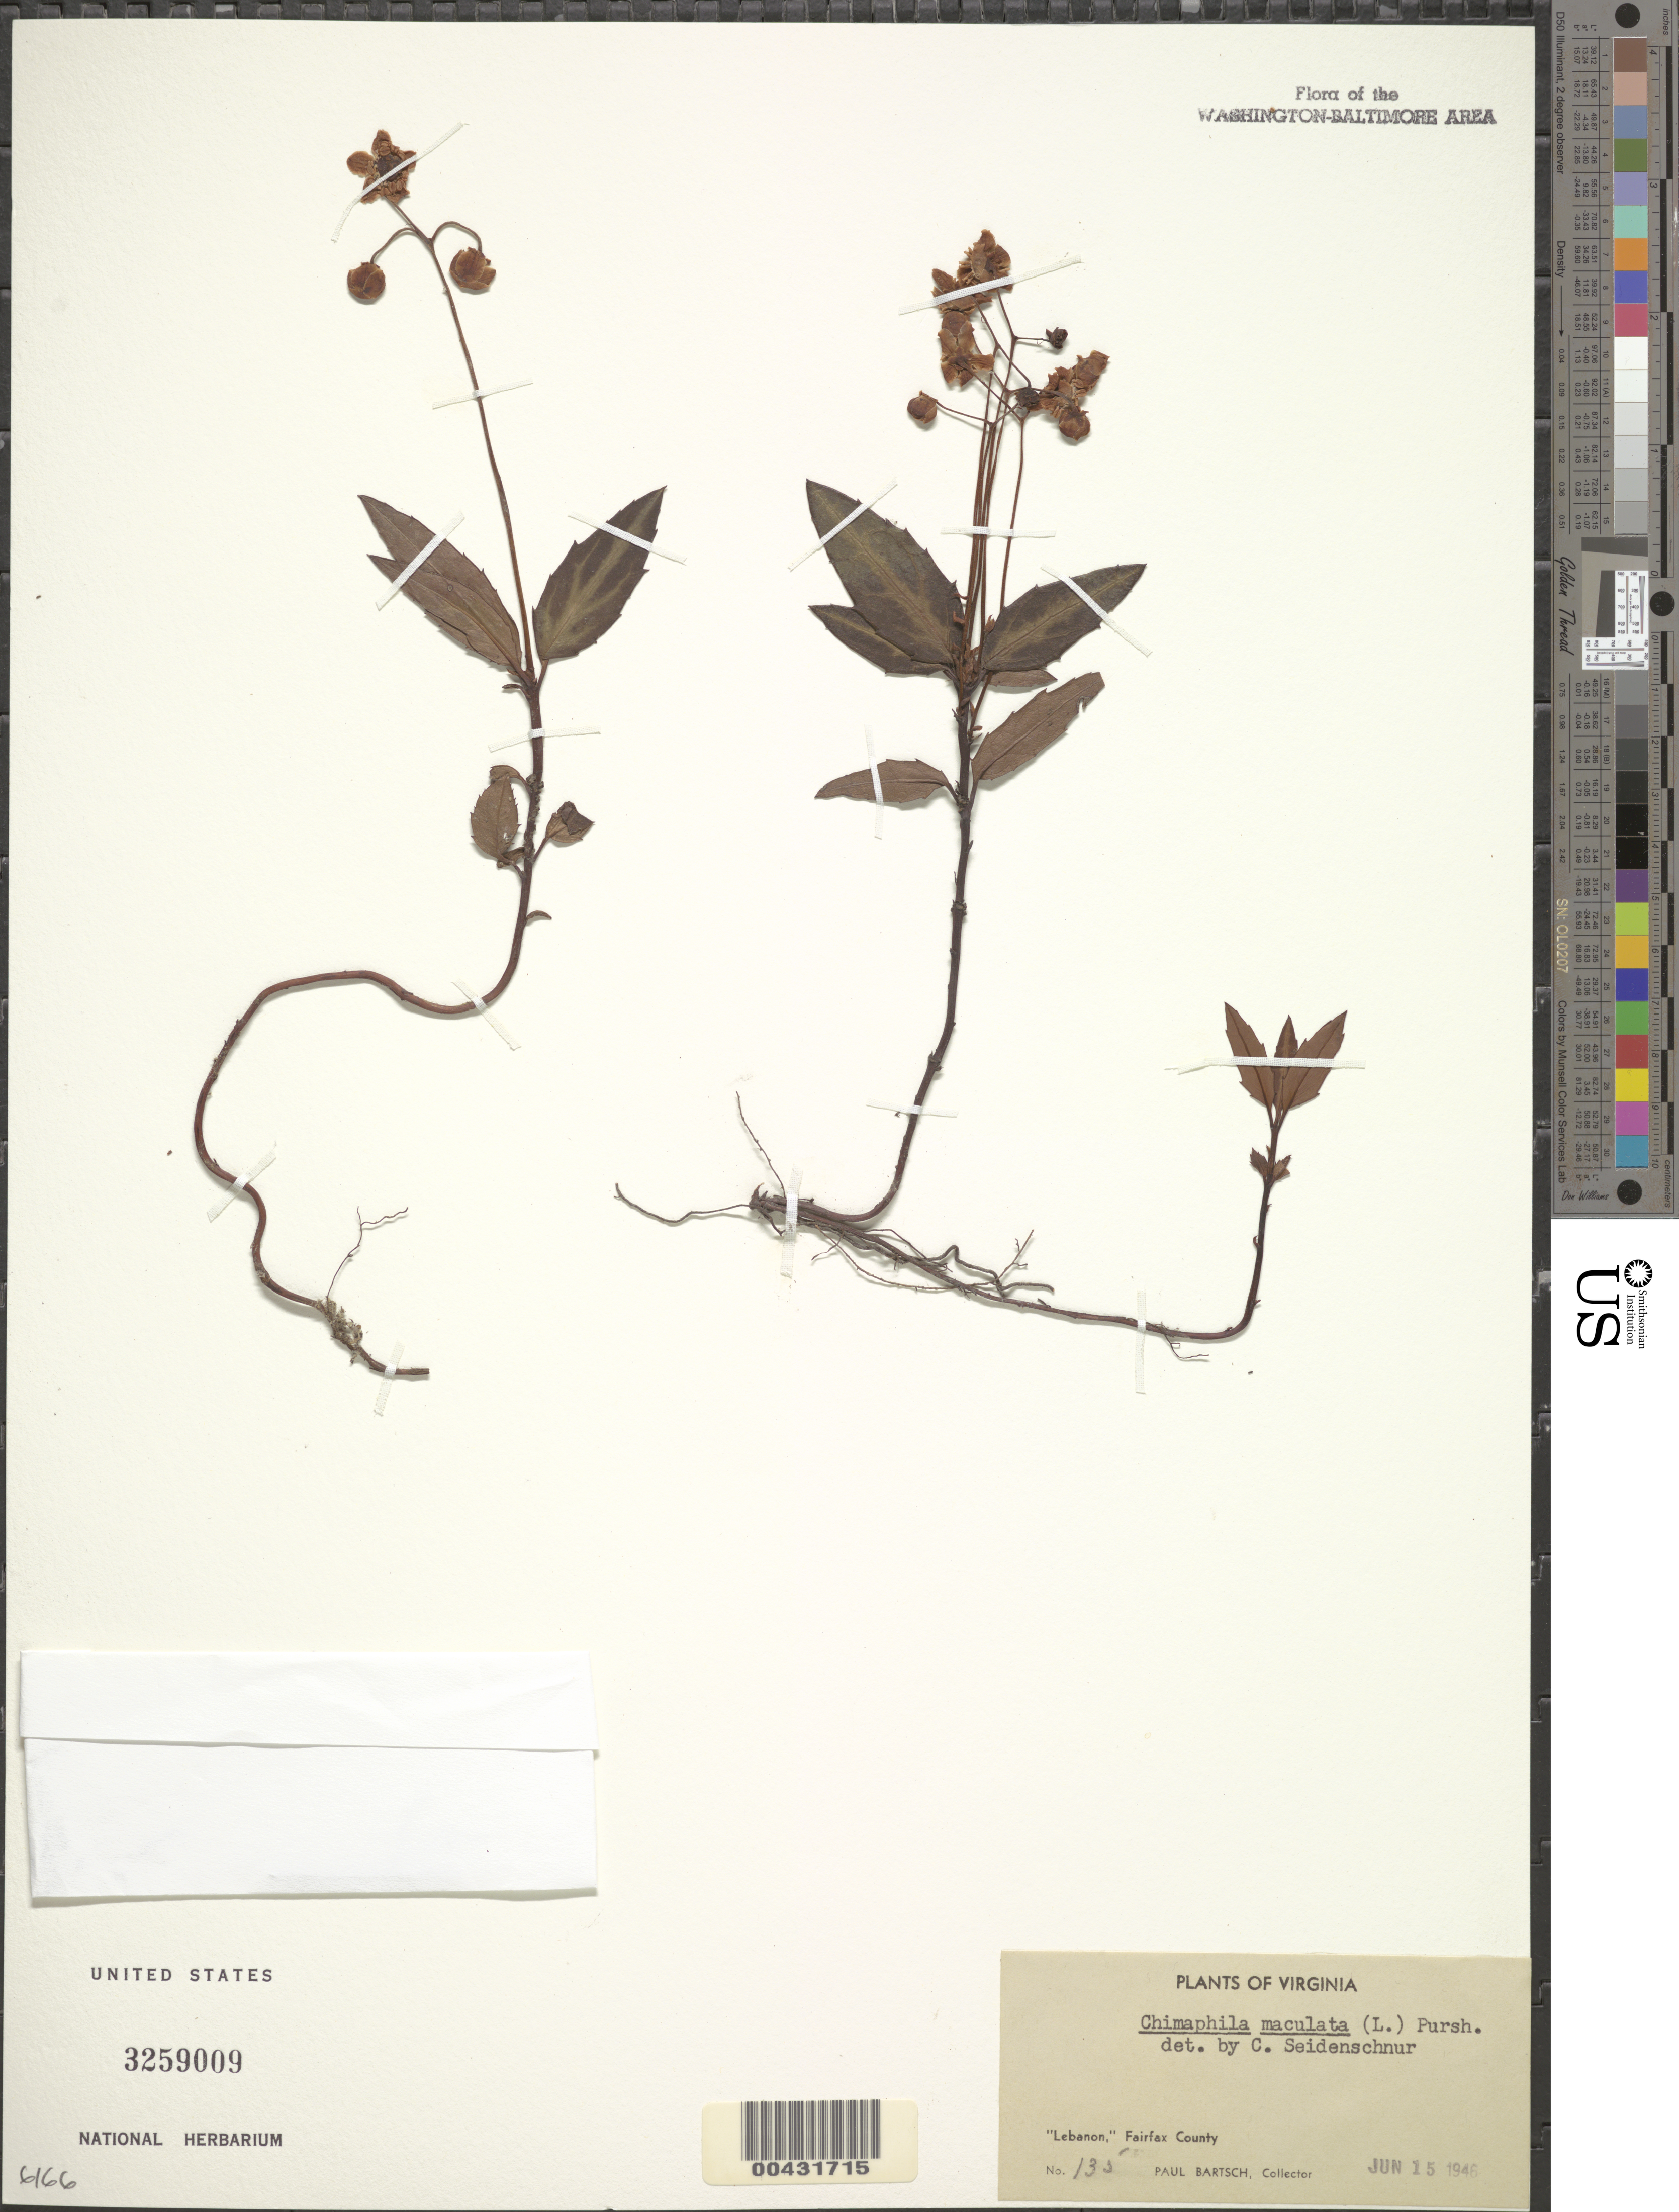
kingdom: Plantae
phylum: Tracheophyta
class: Magnoliopsida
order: Ericales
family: Ericaceae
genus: Chimaphila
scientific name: Chimaphila maculata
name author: (L.) Pursh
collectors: P. Bartsch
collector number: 135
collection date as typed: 15 Jun 1946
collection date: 1946-06-15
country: United States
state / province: Virginia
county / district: Fairfax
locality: Lebanon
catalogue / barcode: US 3259009